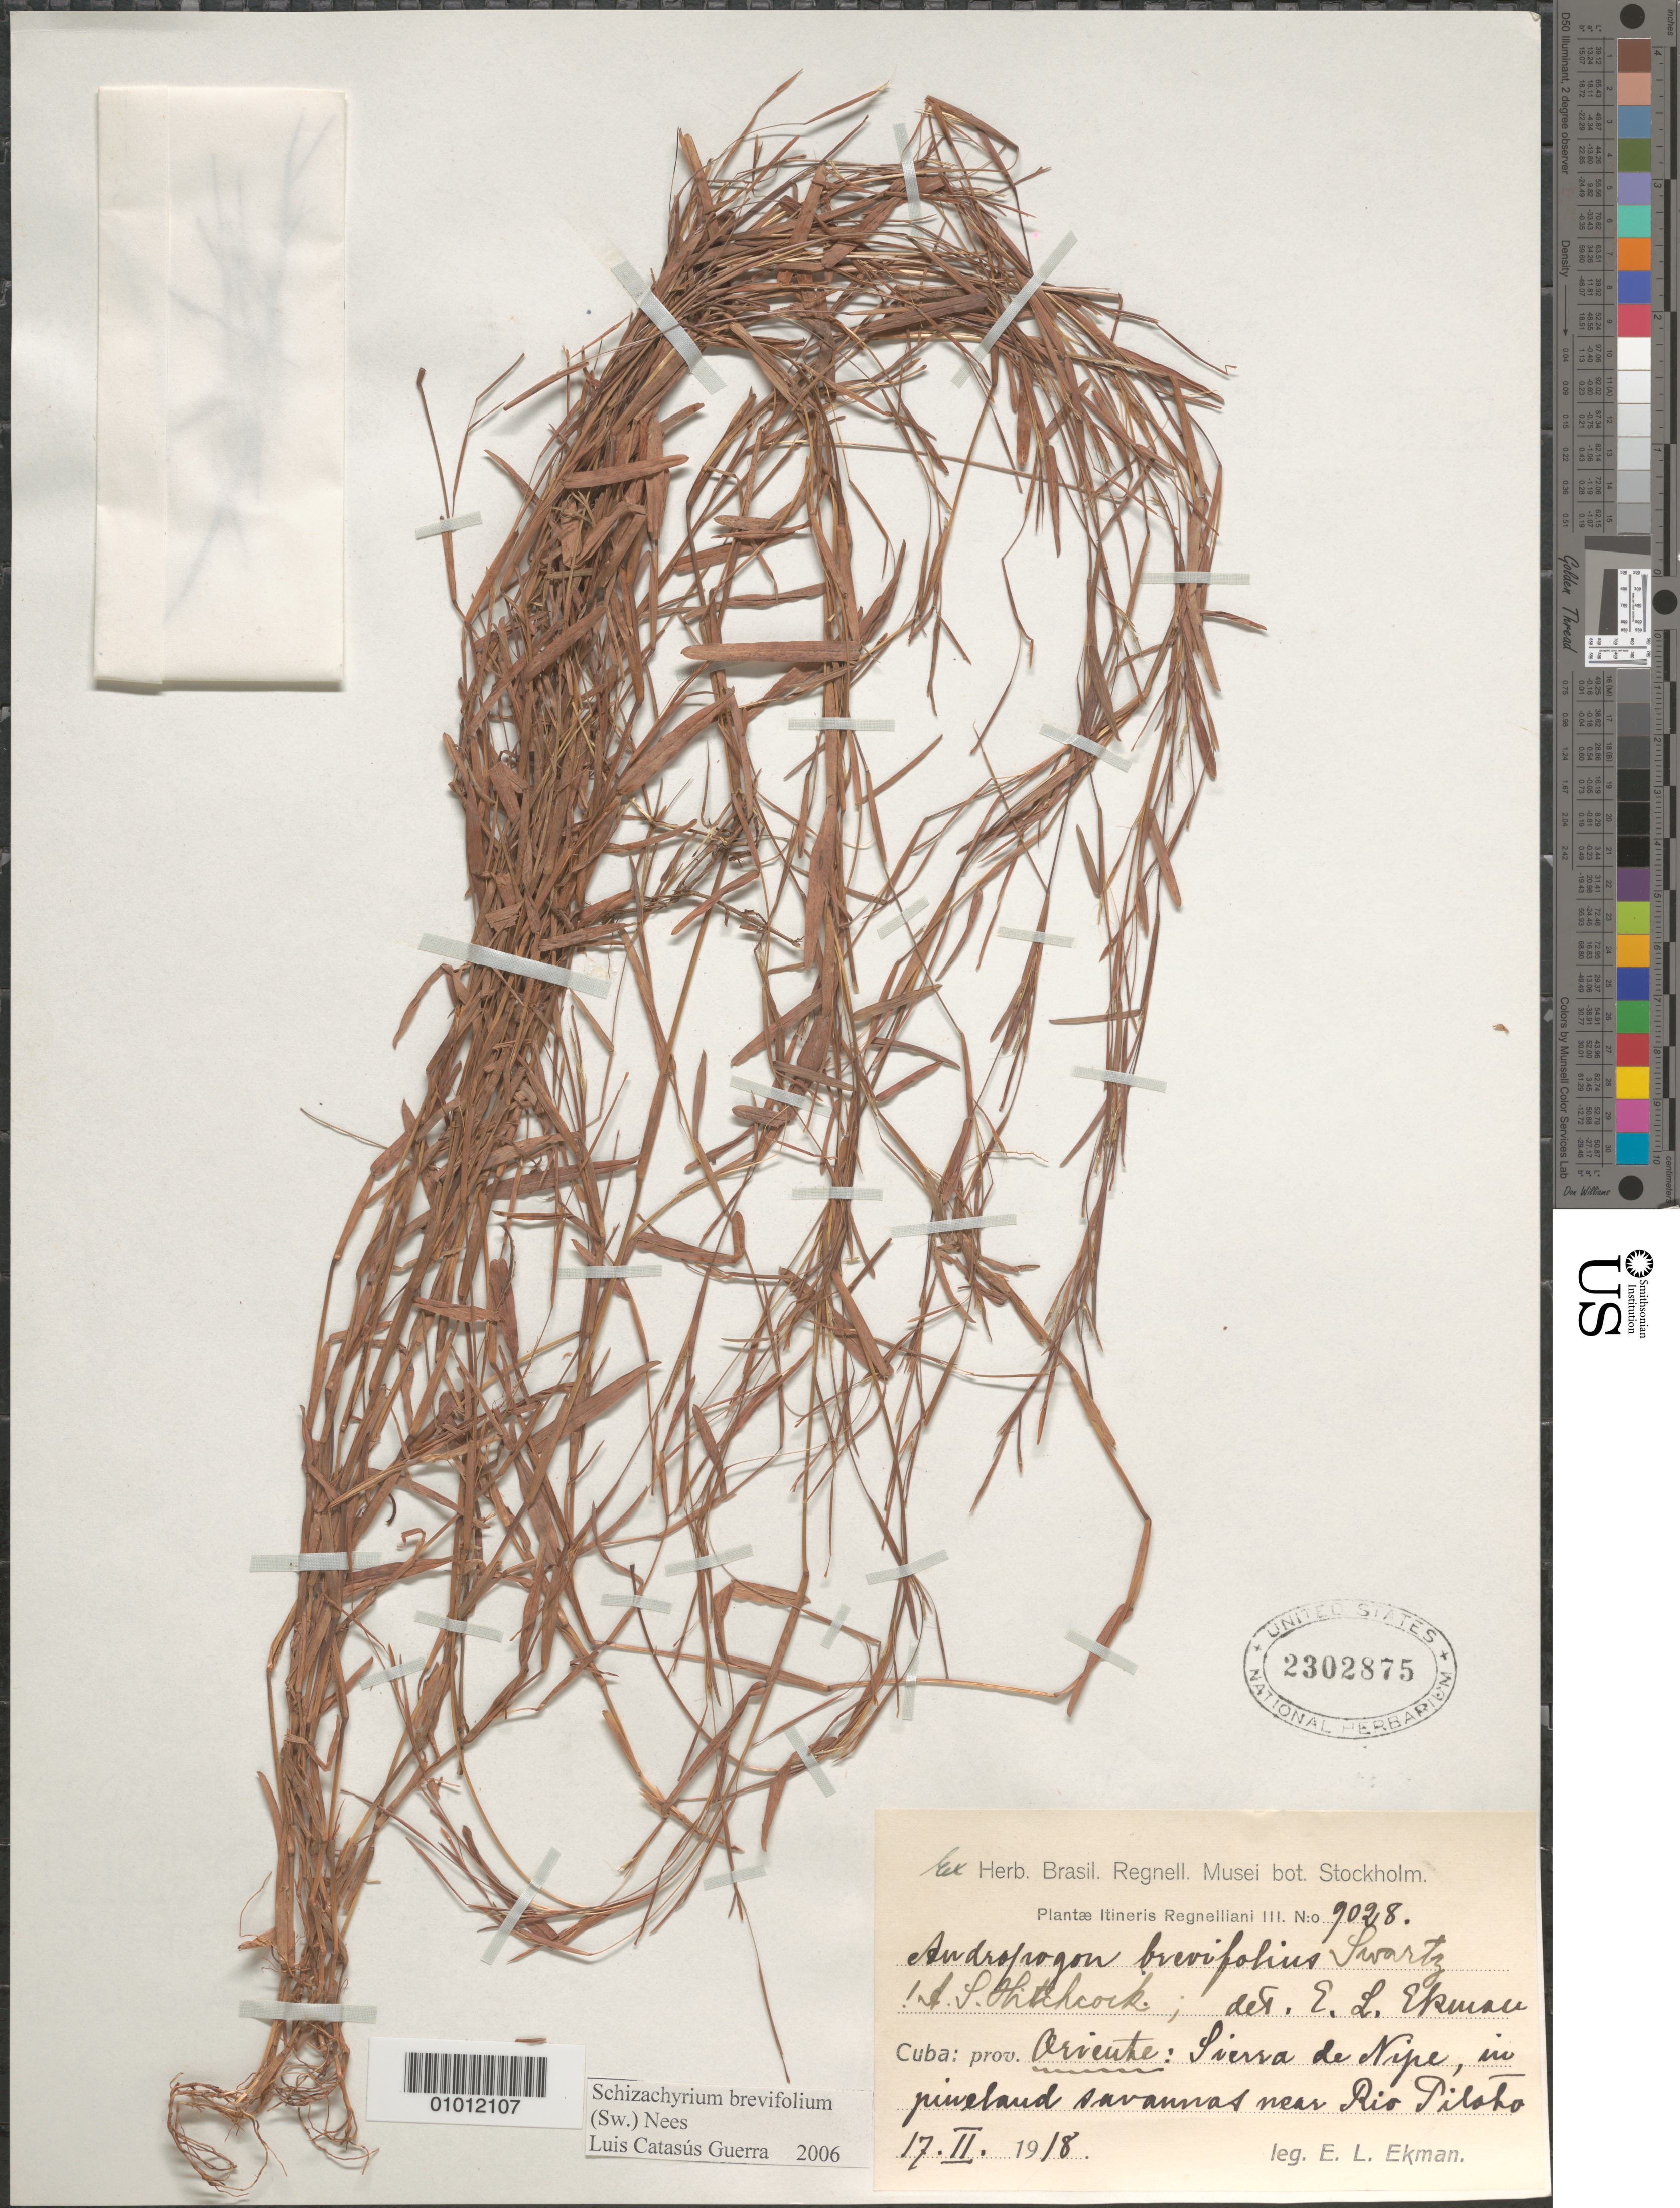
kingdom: Plantae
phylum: Tracheophyta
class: Liliopsida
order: Poales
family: Poaceae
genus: Schizachyrium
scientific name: Schizachyrium brevifolium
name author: (Sw.) Nees ex Büse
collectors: E. L. Ekman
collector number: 9028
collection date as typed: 17 Nov 1918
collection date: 1918-11-17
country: Cuba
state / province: Santiago de Cuba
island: Cuba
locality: Sierra de Nipe, in pineland savannas near Rio Piloto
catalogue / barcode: US 2302875